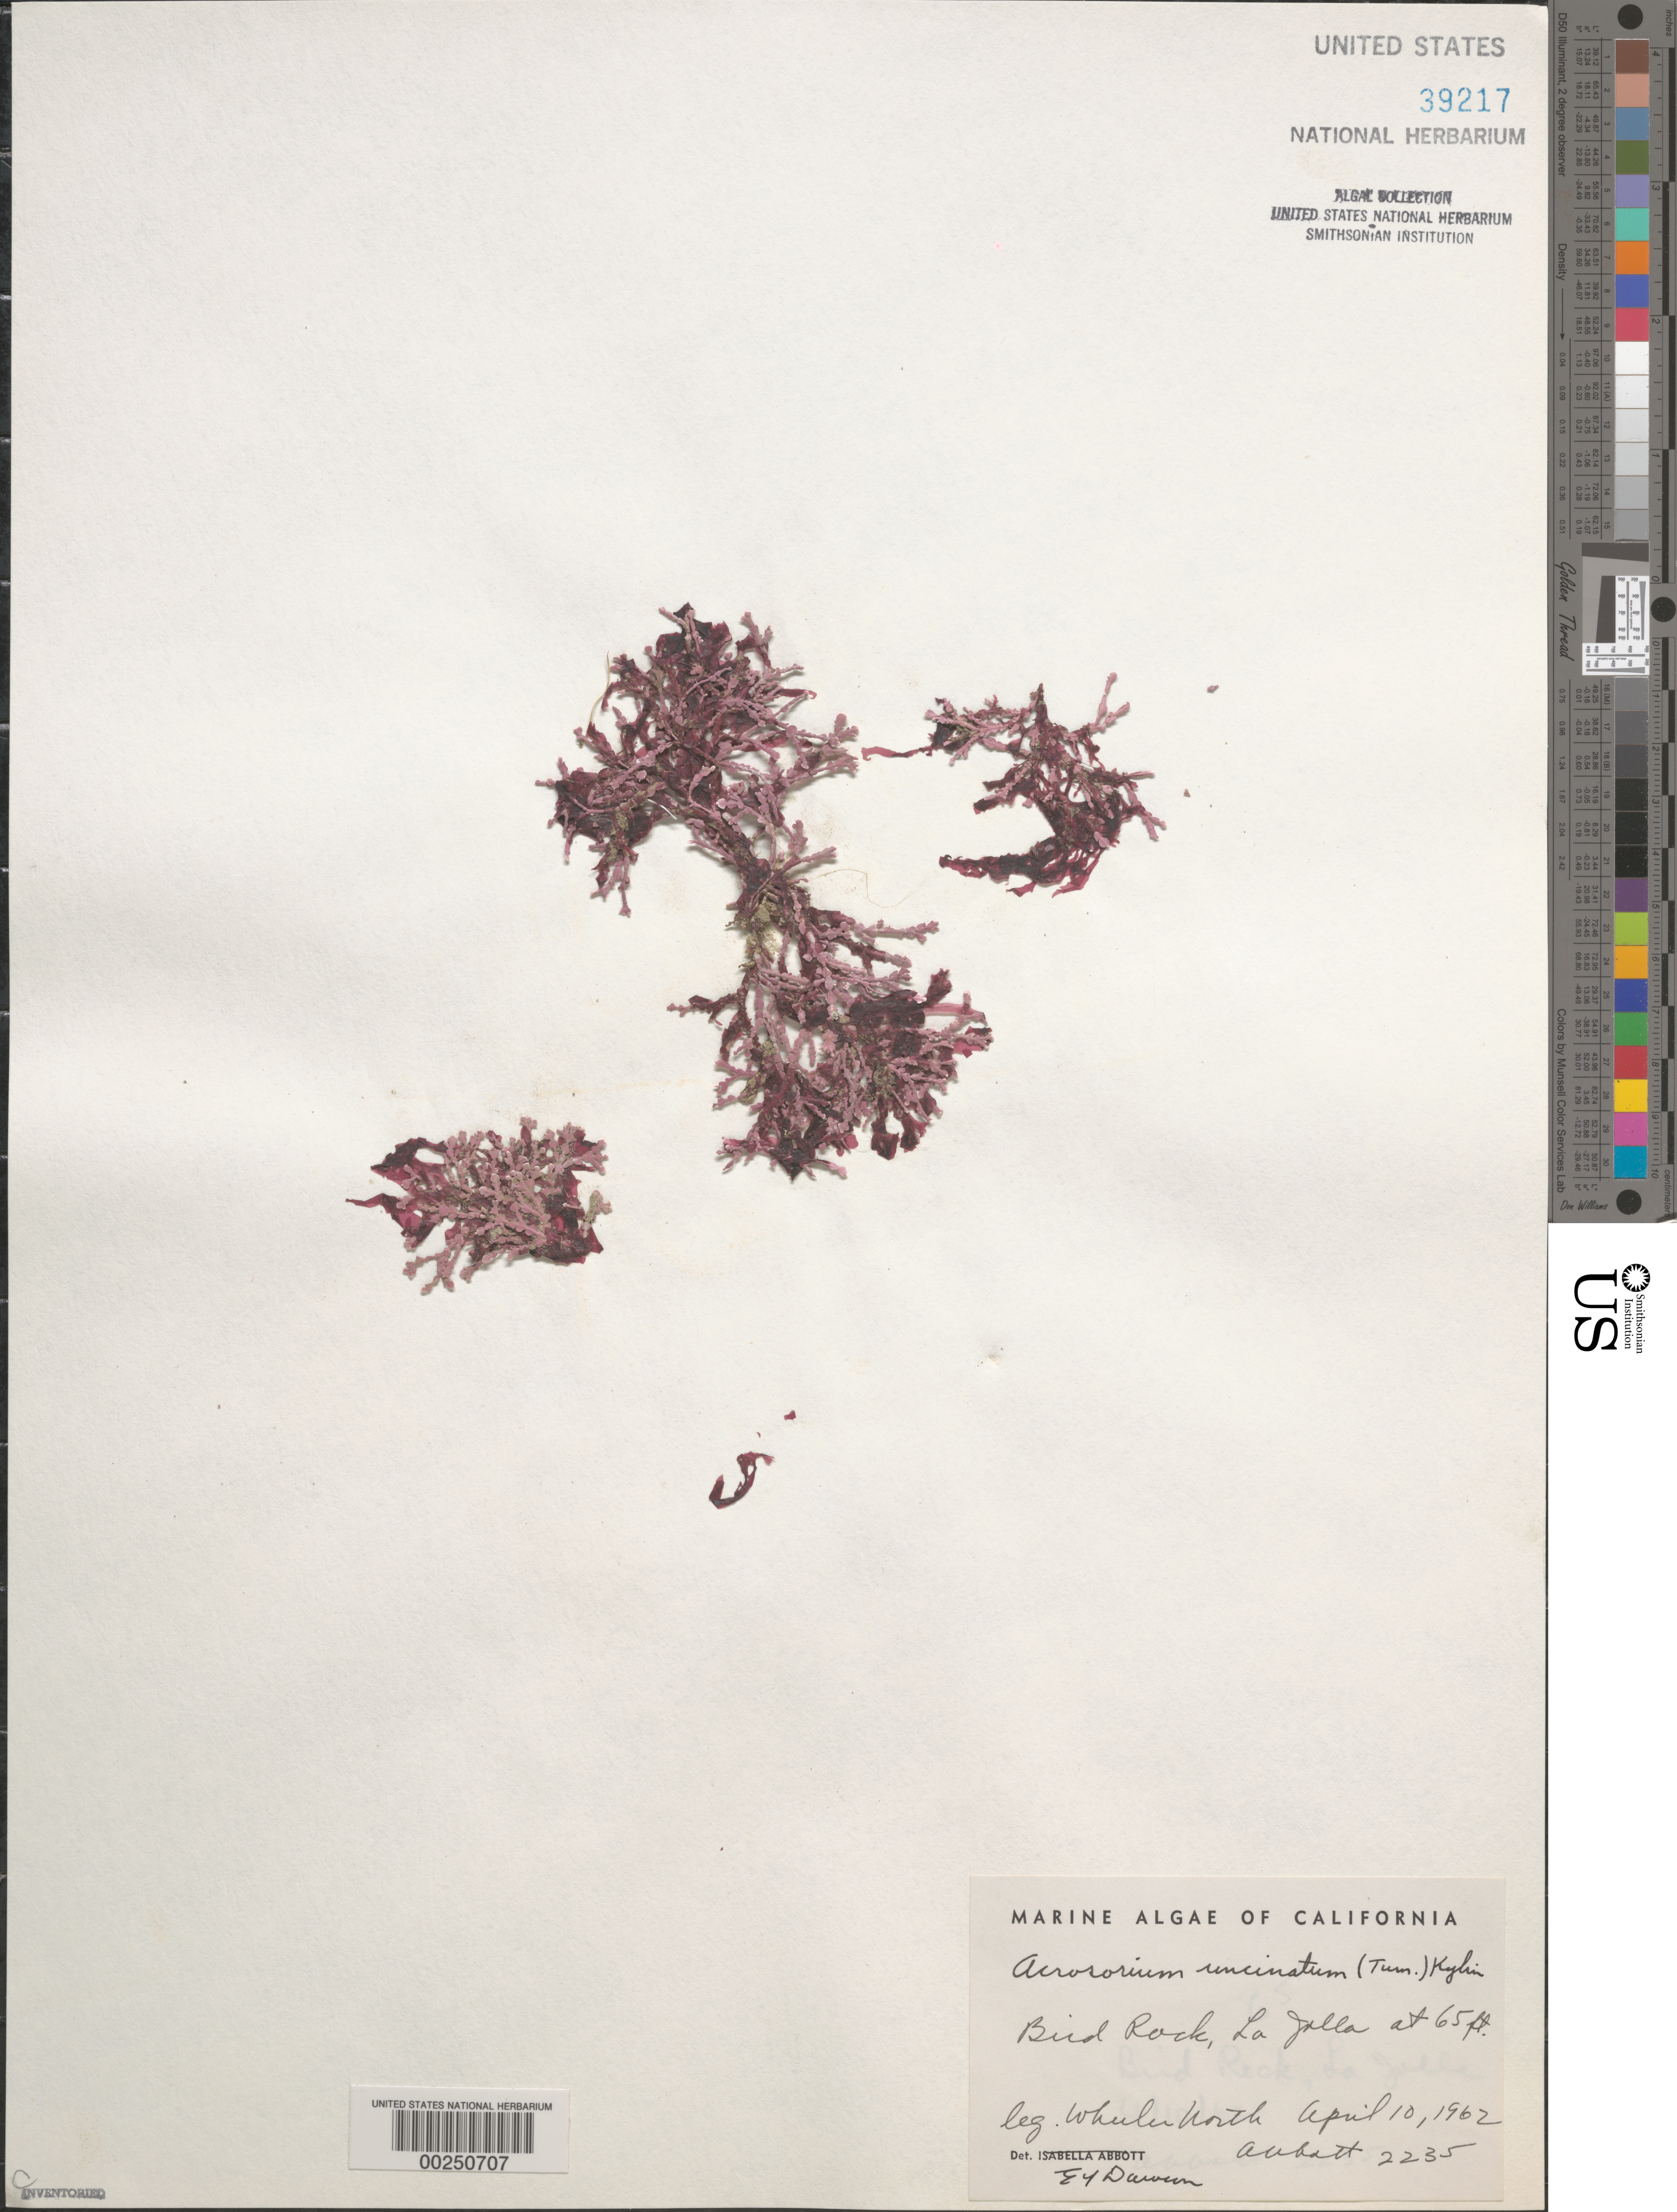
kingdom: Plantae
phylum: Rhodophyta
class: Florideophyceae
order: Ceramiales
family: Delesseriaceae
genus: Cryptopleura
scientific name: Cryptopleura ramosa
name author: (Huds.) L.M. Newton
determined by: Algae name updating Project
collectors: W. North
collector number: IAA 2235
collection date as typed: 10 Apr 1962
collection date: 1962-04-10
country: United States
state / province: California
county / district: San Diego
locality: Bird Rock, La Jolla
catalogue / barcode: US 39217